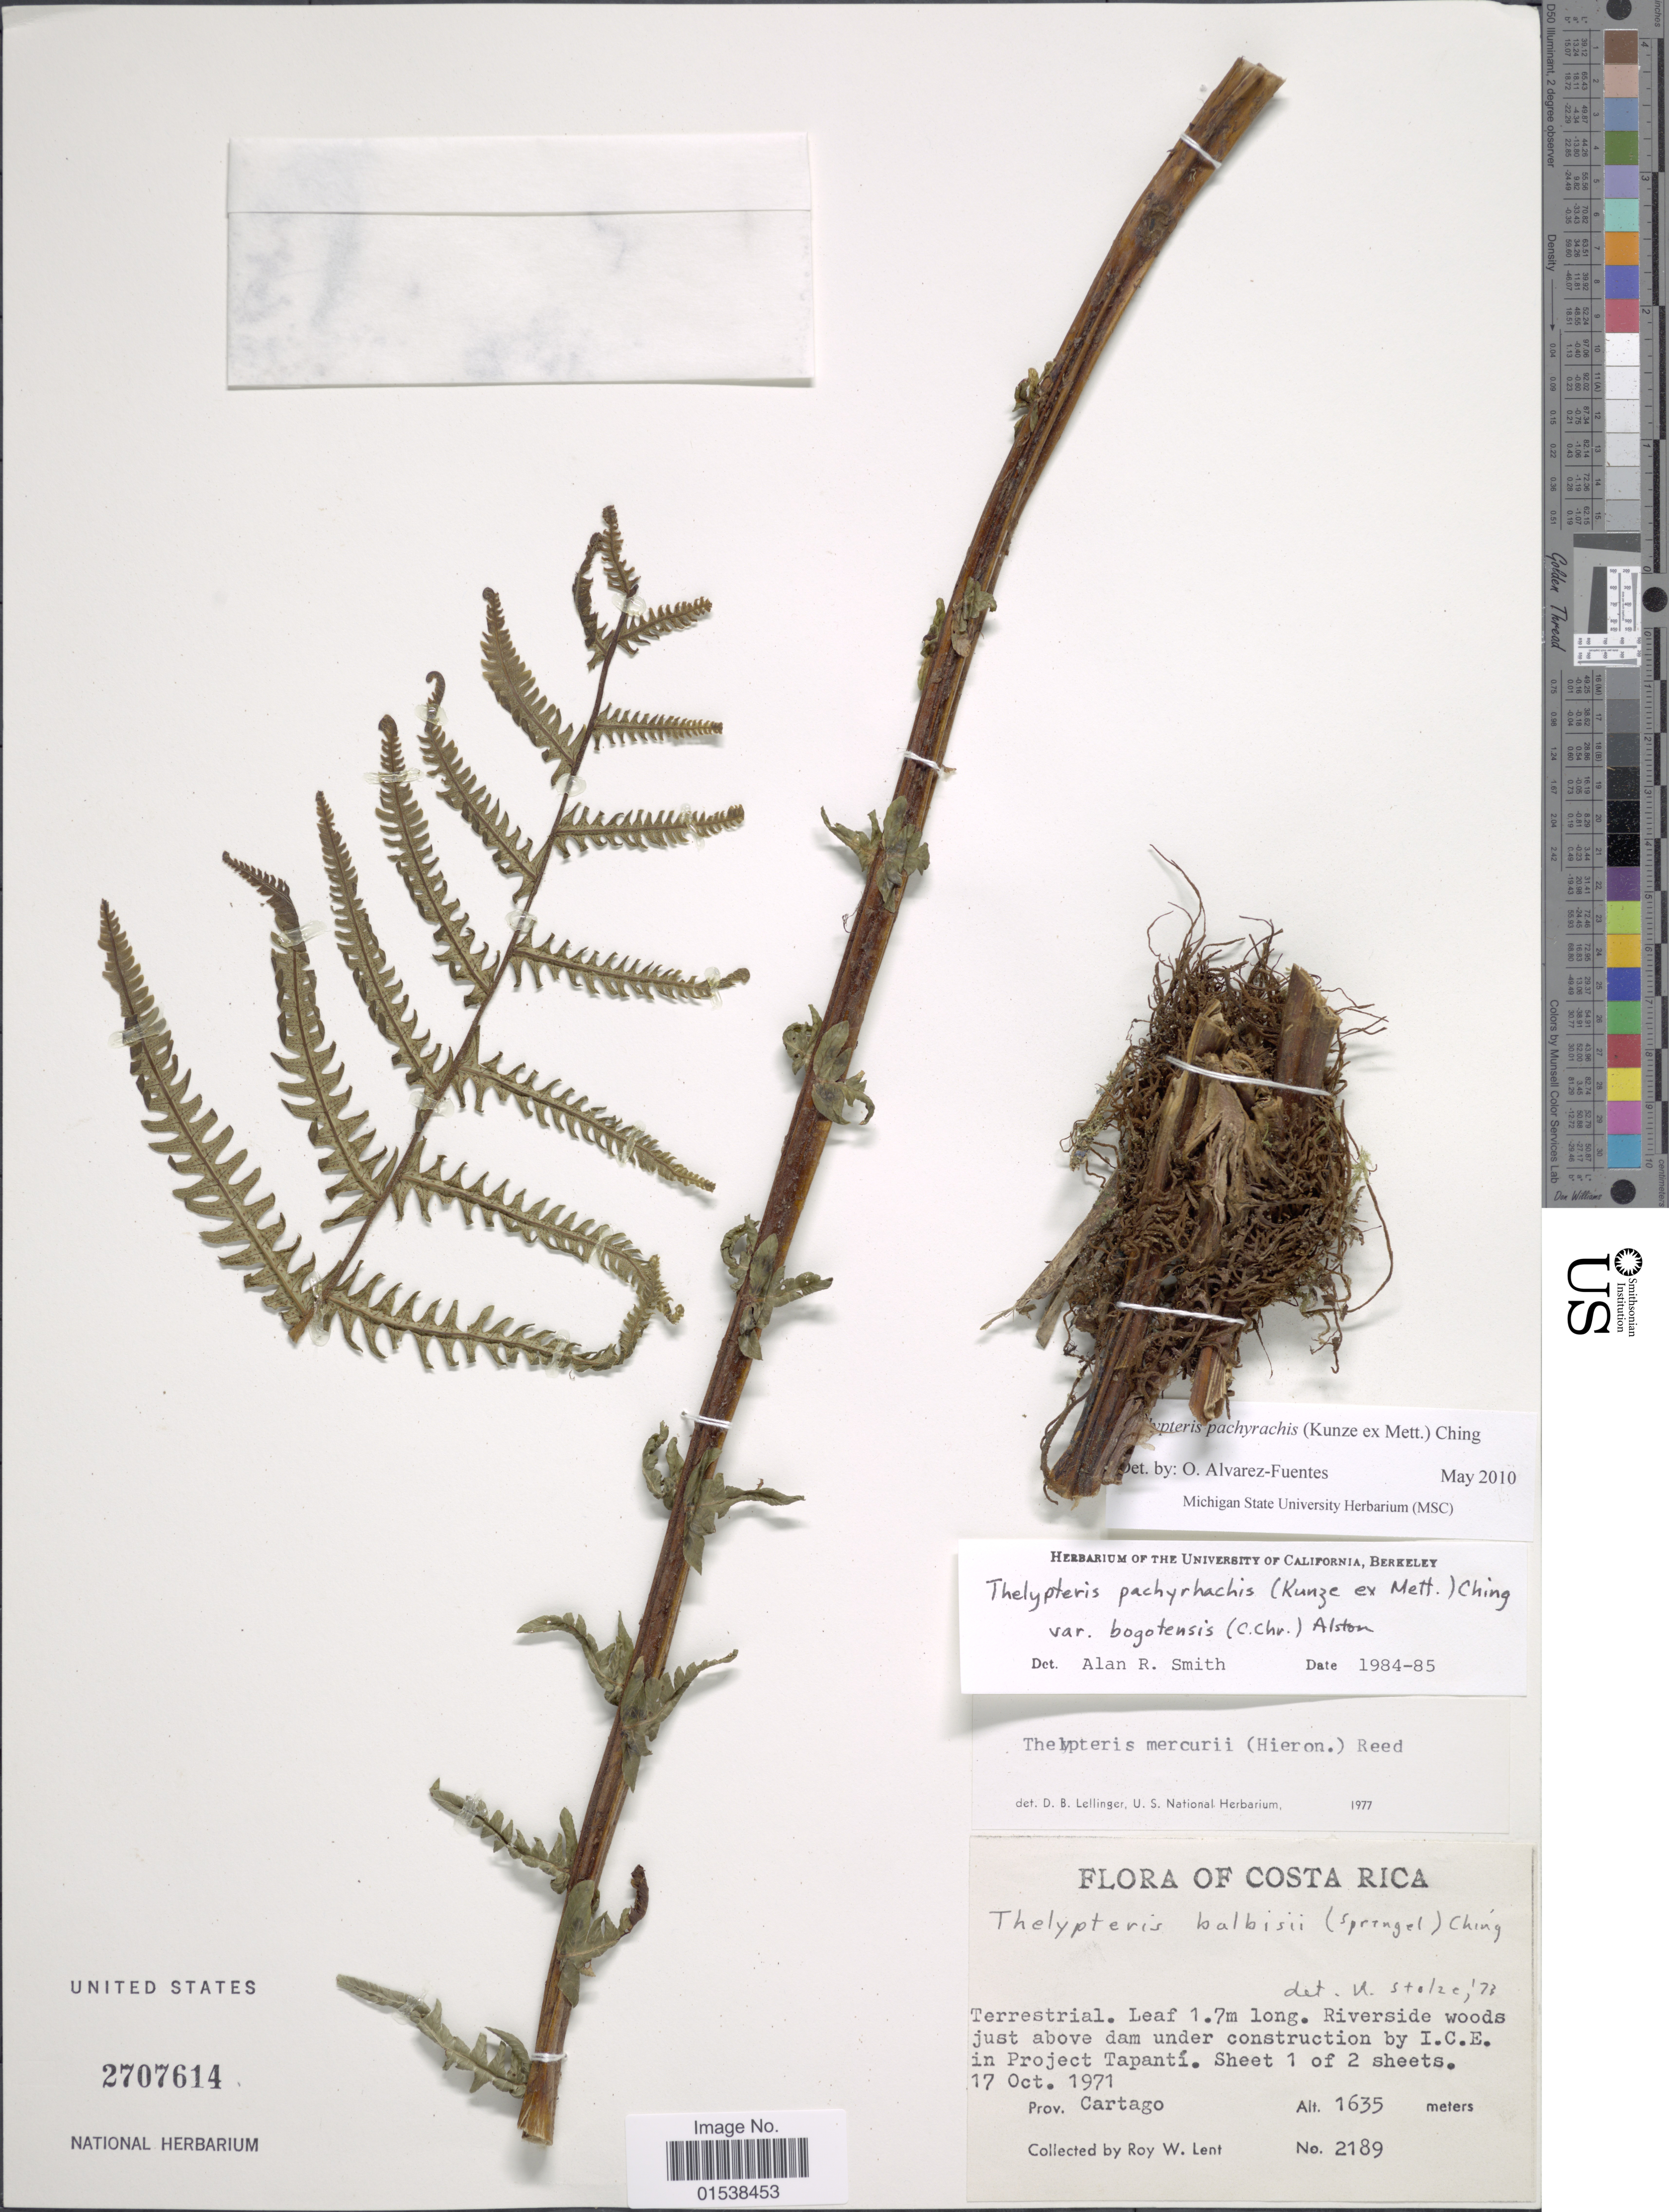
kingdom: Plantae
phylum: Tracheophyta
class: Polypodiopsida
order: Polypodiales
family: Thelypteridaceae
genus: Amauropelta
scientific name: Amauropelta pachyrachis var. bogotensis comb. nov., ined 2015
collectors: R. W. Lent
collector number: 2189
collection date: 1971-10-17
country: Costa Rica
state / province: Cartago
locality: Riverside woods just above dam under construction by I.C.E. in Project Tapanti, prov. Cartago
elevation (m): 1635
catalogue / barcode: US 2707614